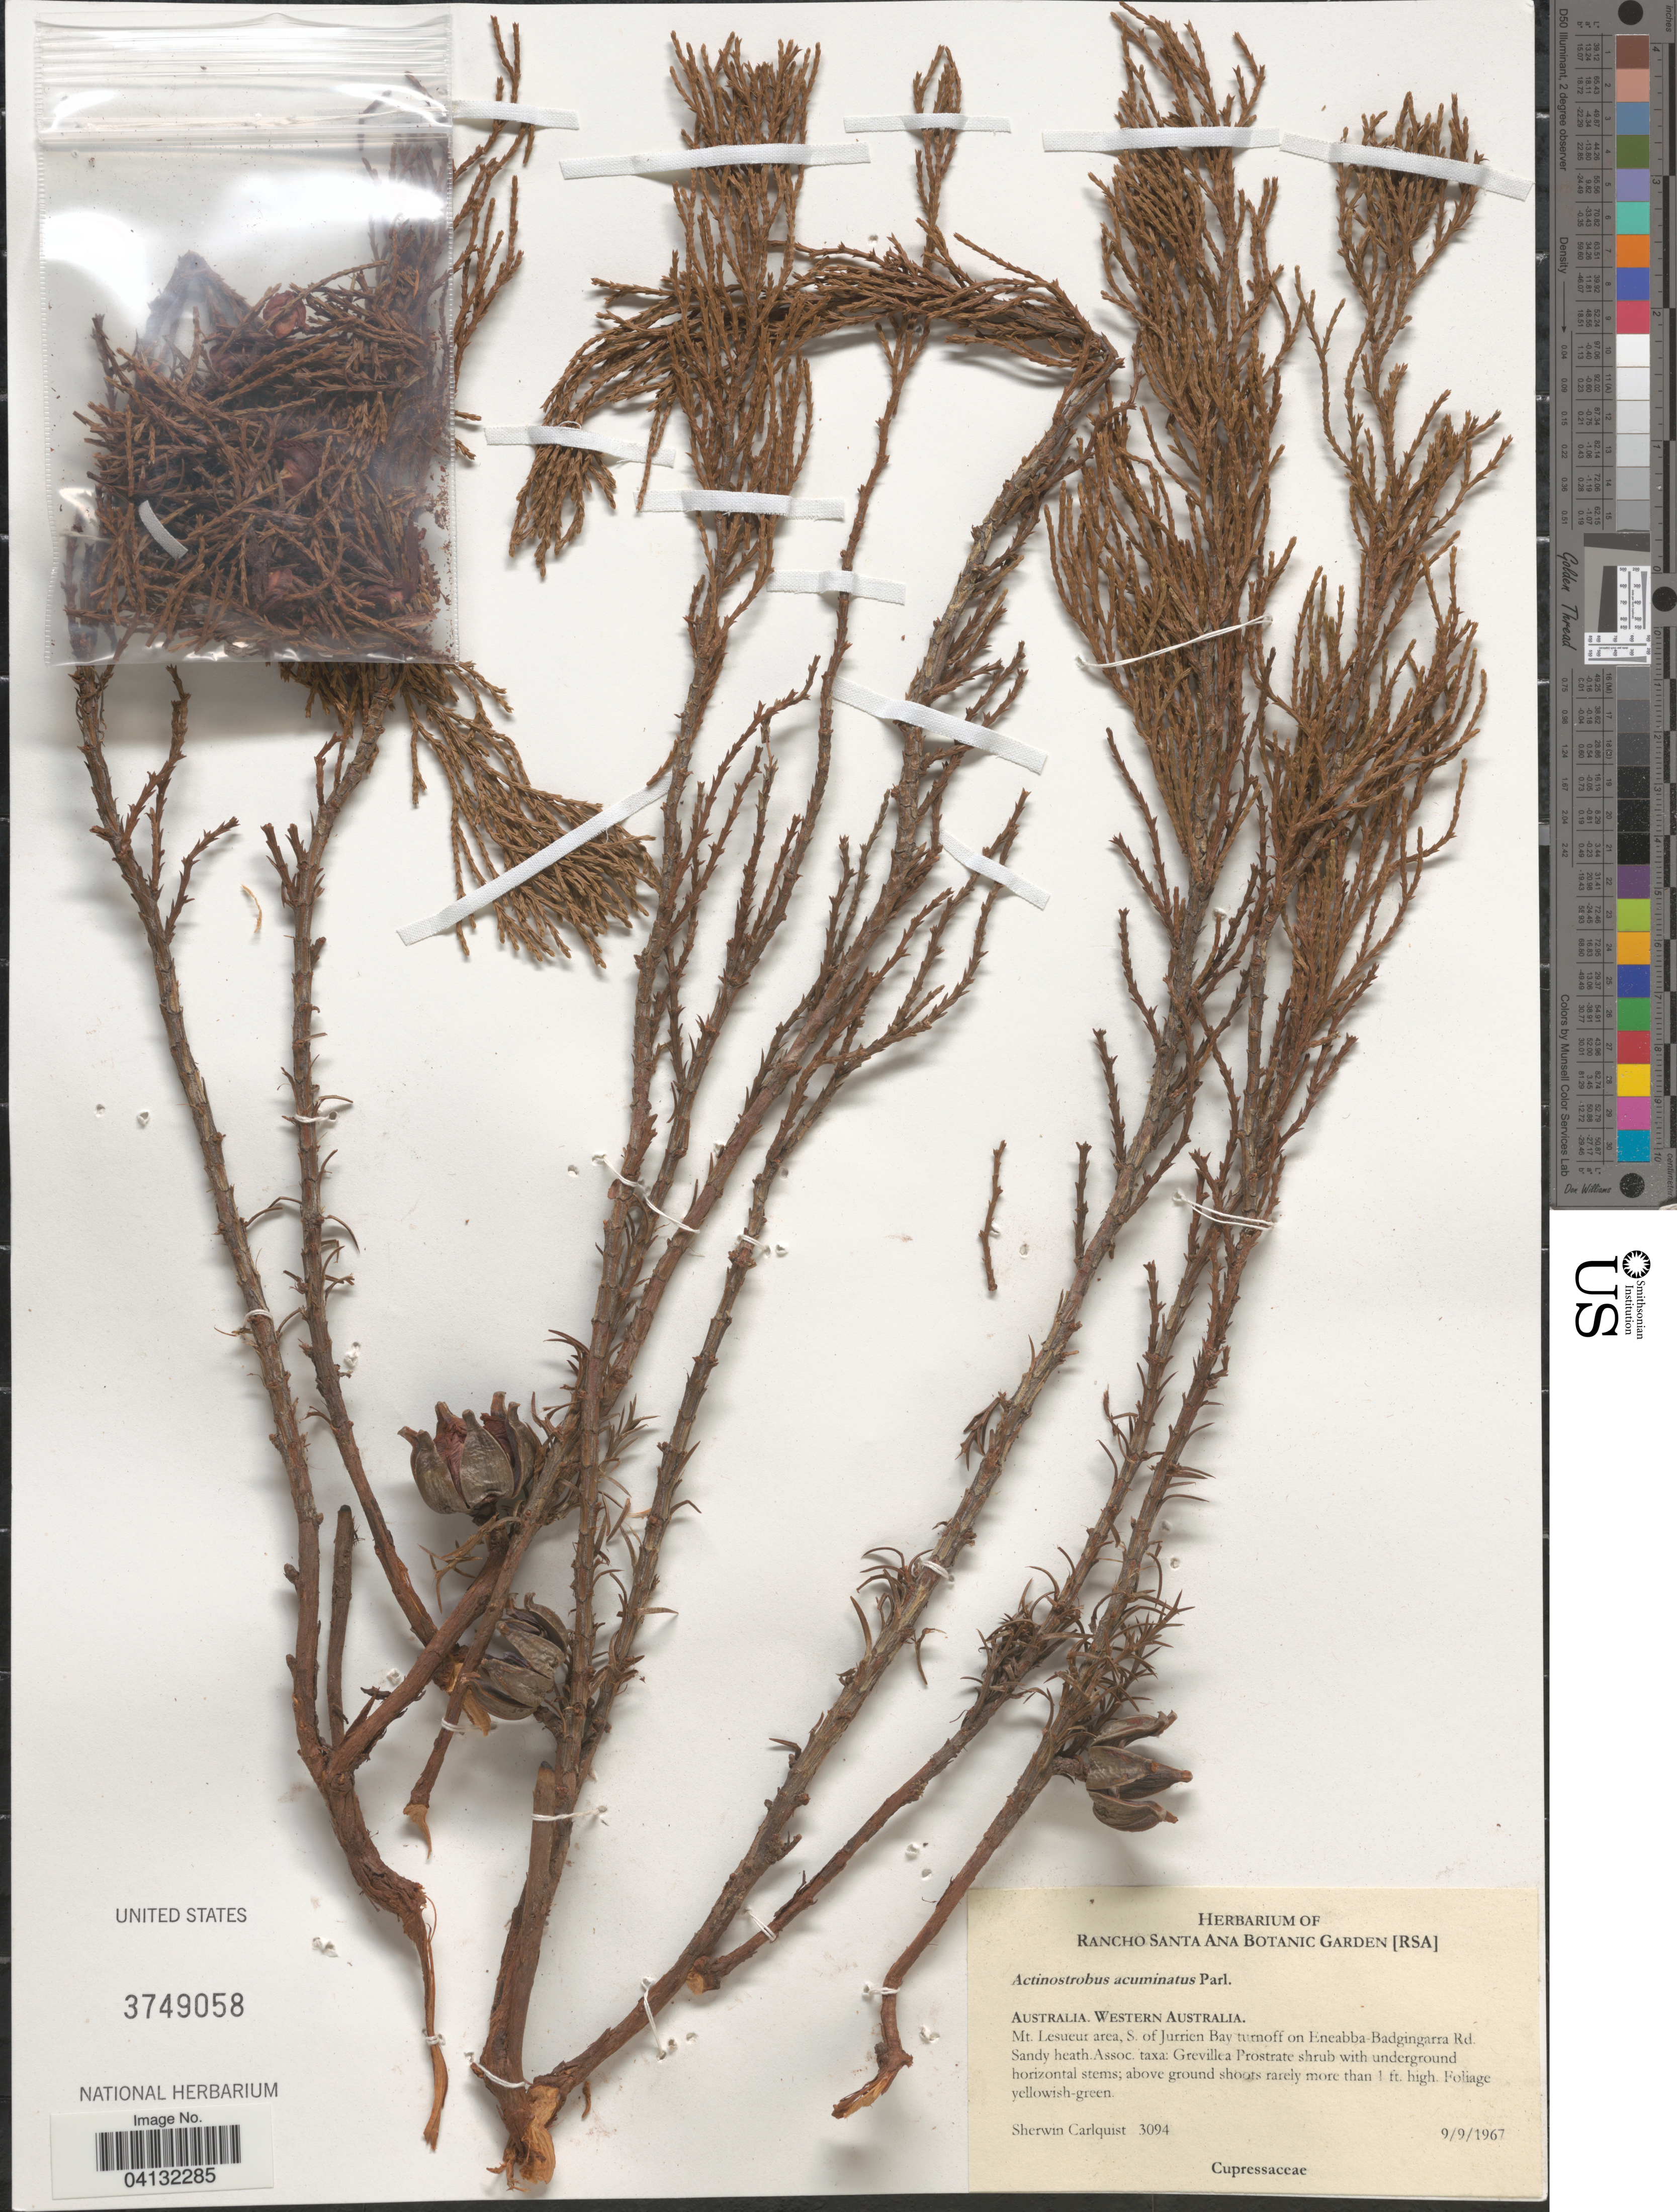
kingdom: Plantae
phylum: Tracheophyta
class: Pinopsida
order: Pinales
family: Cupressaceae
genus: Actinostrobus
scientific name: Actinostrobus acuminatus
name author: Parl.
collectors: S. Carlquist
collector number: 3094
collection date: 1967-09-09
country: Australia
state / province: Western Australia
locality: Mt. Lesueur area, S. of Jurrien Bay turnoff on Eneabba-Badgingarra Rd.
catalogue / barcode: US 3749058